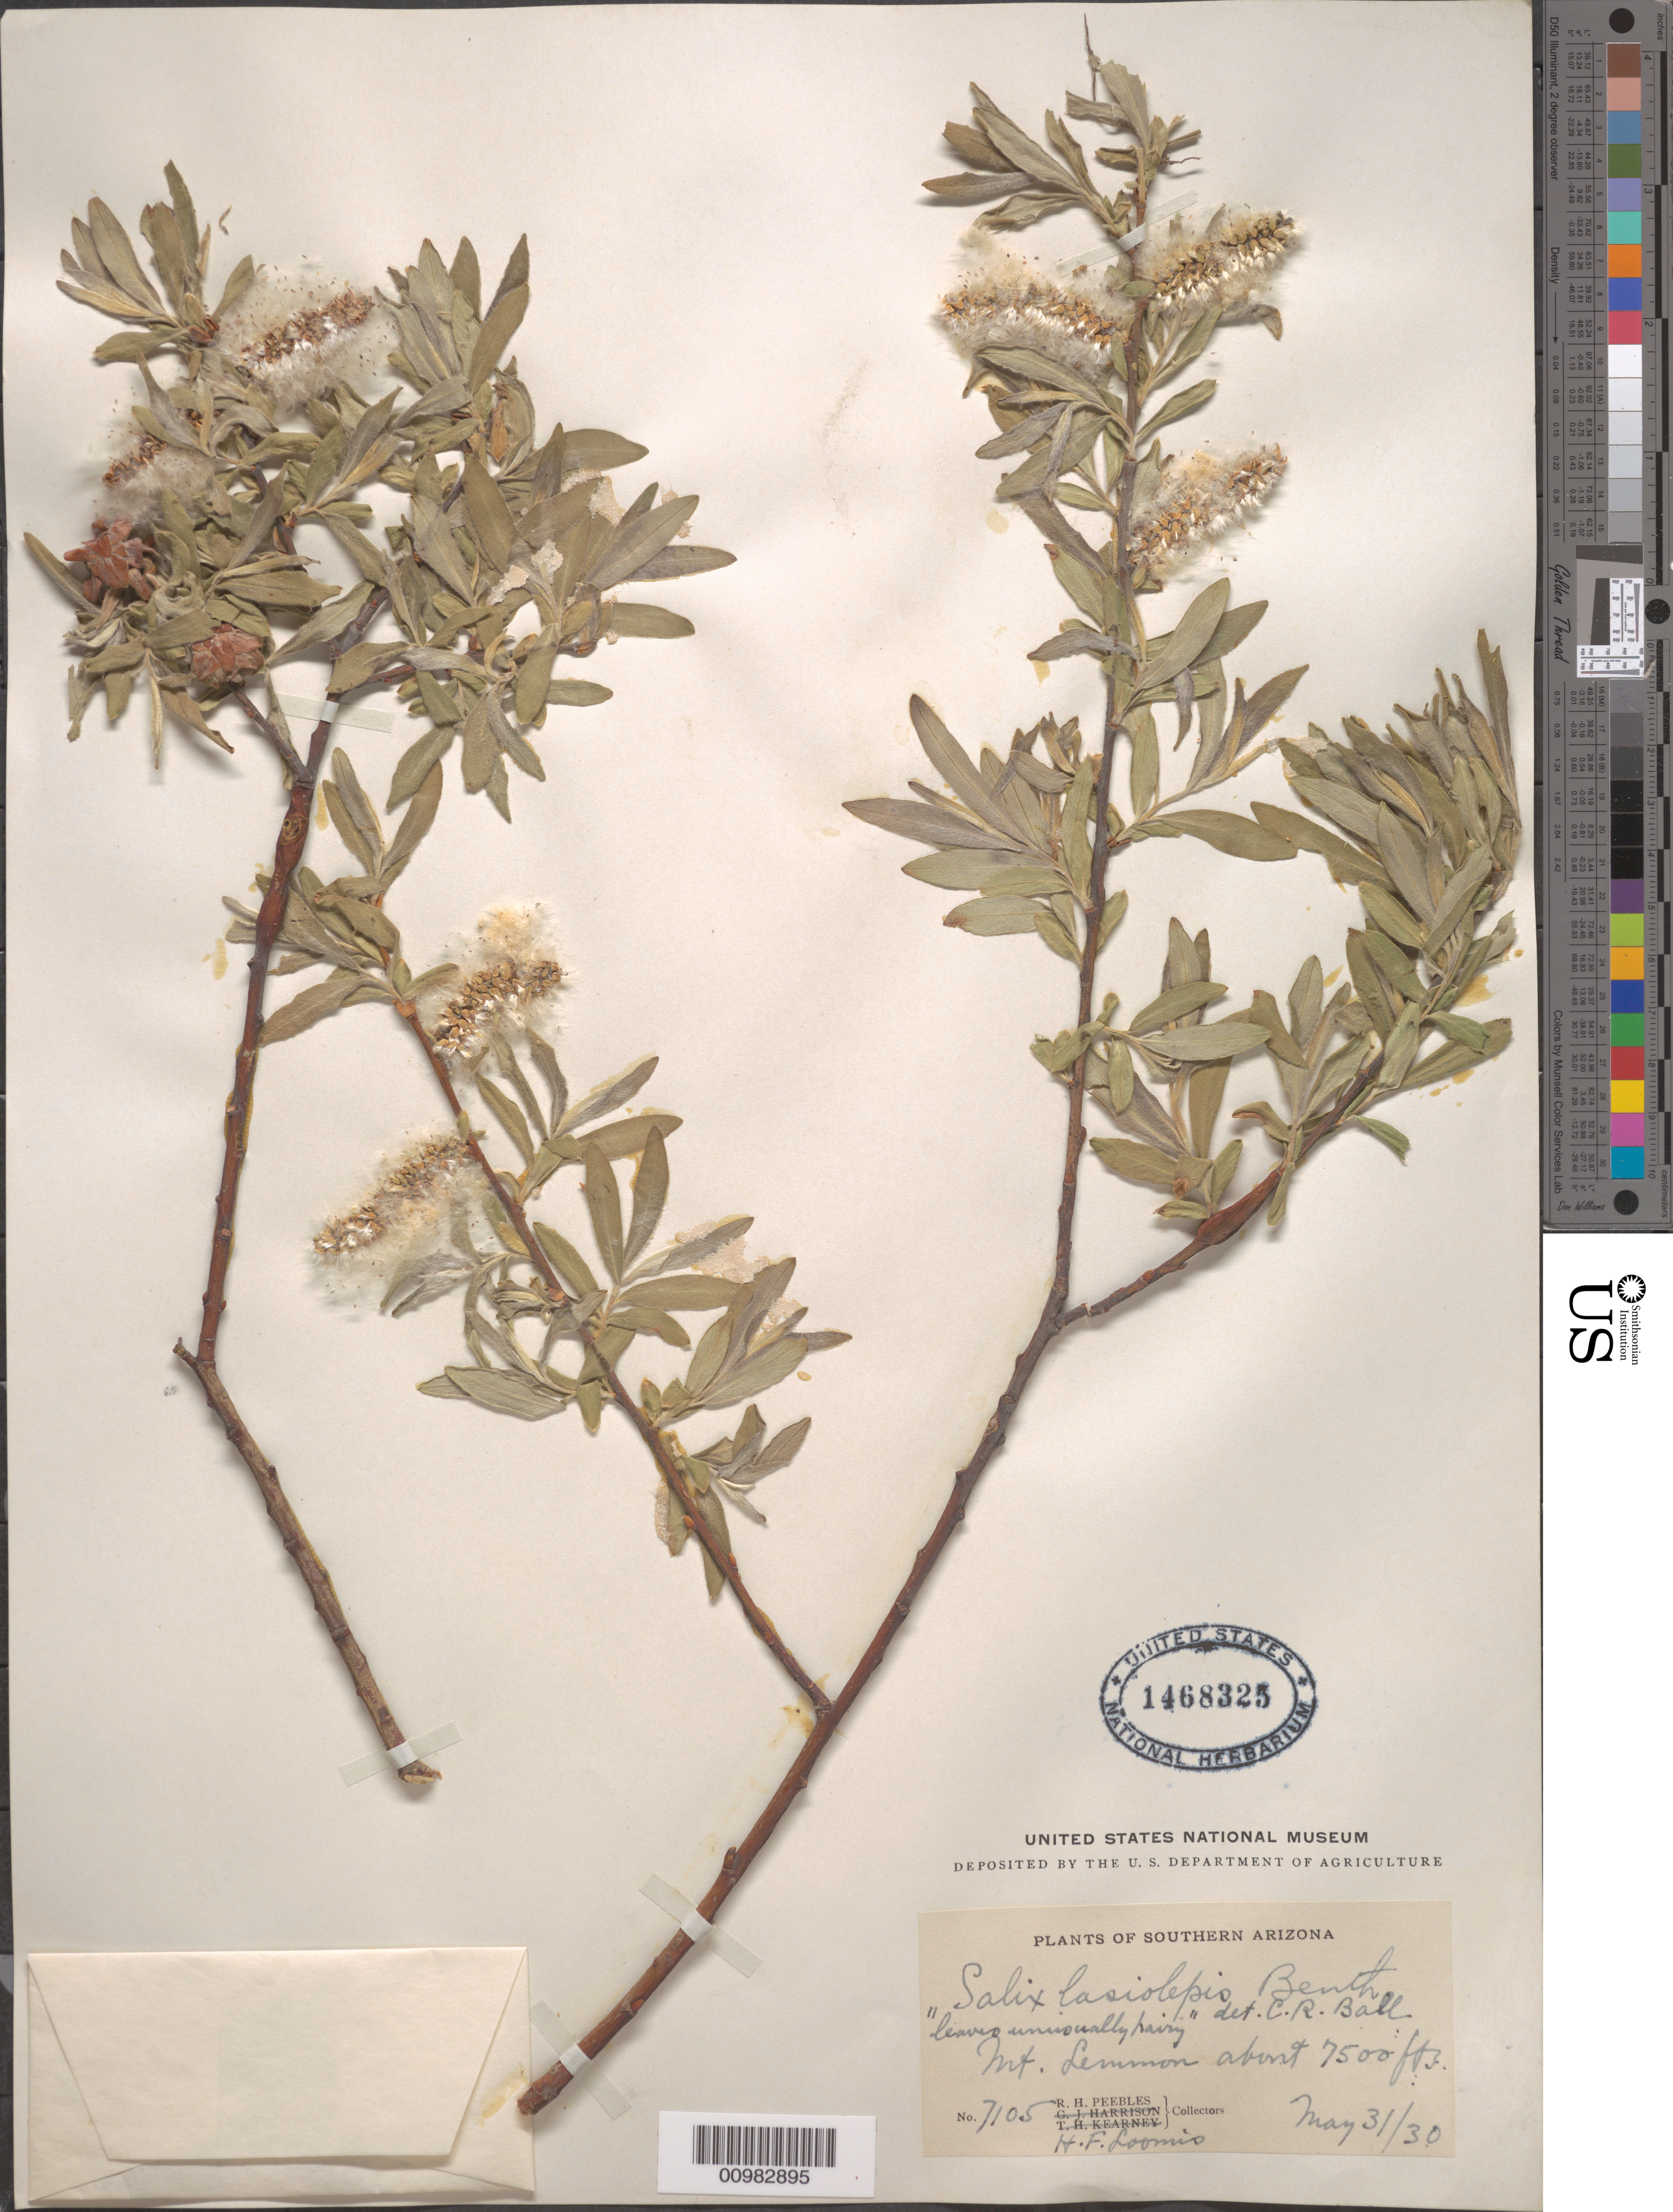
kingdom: Plantae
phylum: Tracheophyta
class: Magnoliopsida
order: Malpighiales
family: Salicaceae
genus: Salix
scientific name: Salix lasiolepis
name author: Benth.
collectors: R. H. Peebles & H. F. Loomis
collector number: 7105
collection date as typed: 31 May 1930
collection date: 1930-05-31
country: United States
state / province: Arizona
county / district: Pima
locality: Mount Lemmon.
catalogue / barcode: US 1468325